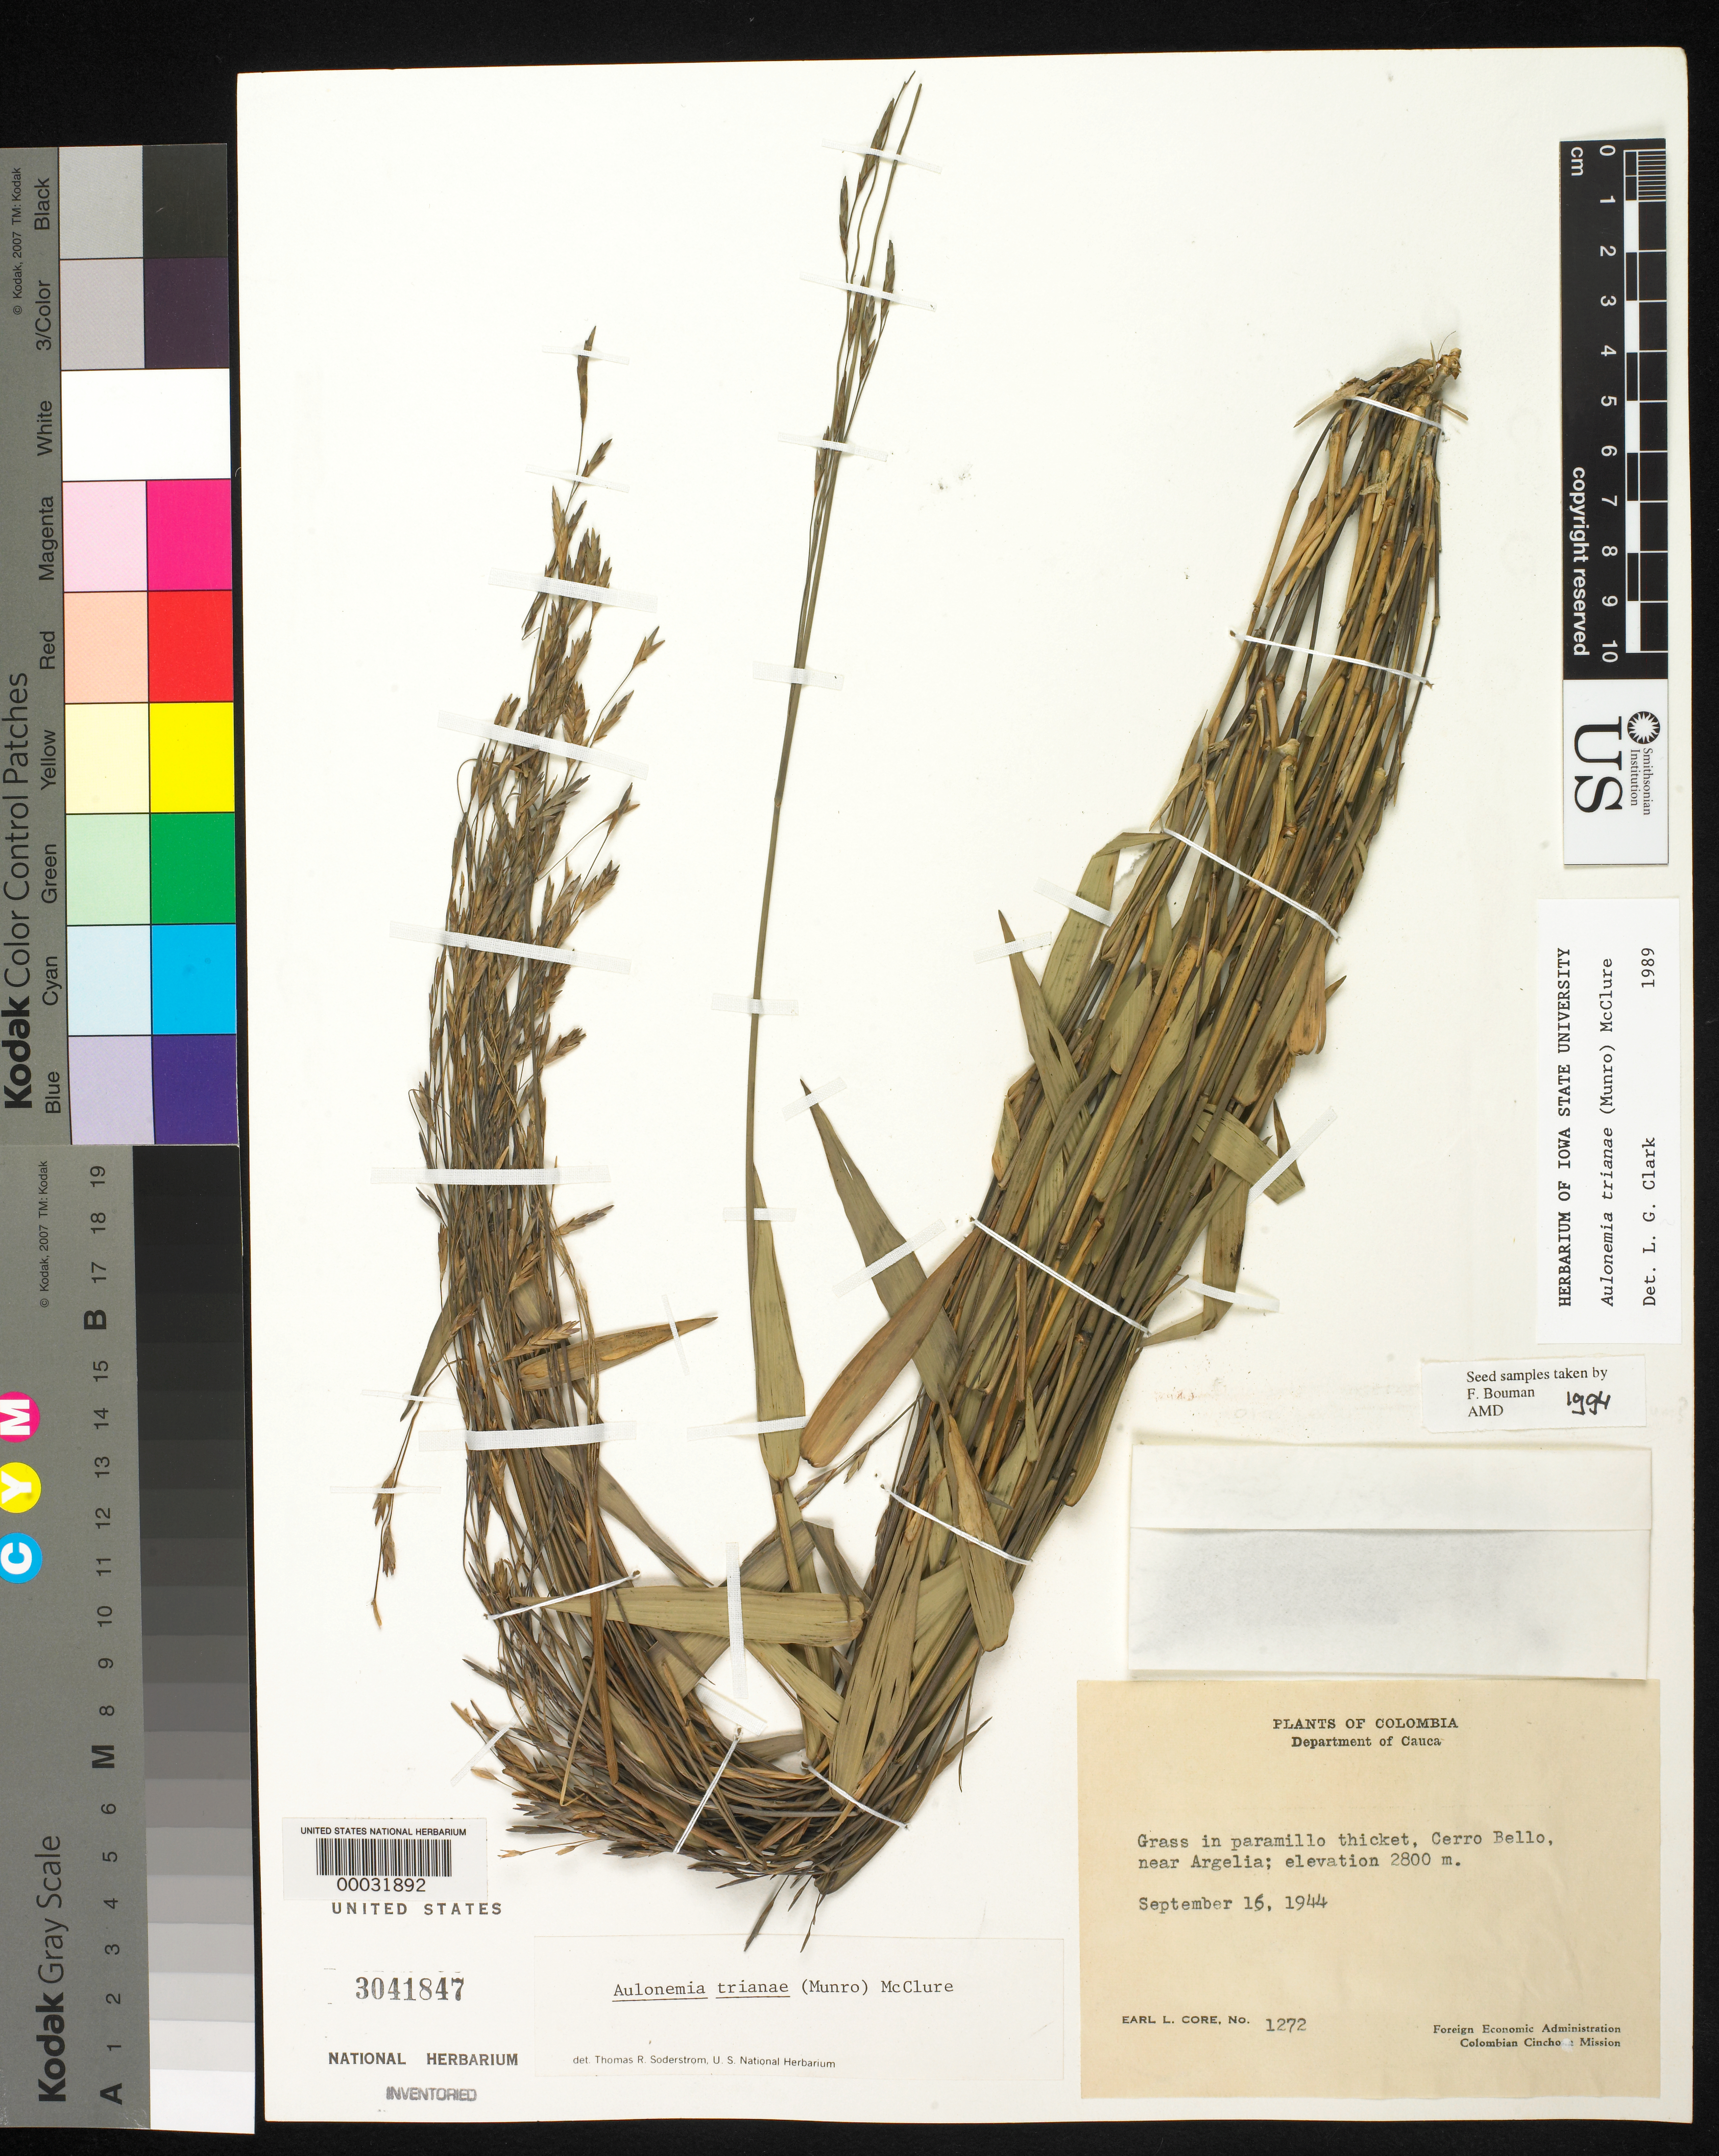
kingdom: Plantae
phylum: Tracheophyta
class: Liliopsida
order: Poales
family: Poaceae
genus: Aulonemia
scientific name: Aulonemia trianae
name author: (Munro) McClure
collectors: E. L. Core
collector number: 1272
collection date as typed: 16 Sep 1944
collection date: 1944-09-16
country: Colombia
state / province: Cauca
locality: Cerro Bello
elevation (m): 2800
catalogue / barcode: US 3041847